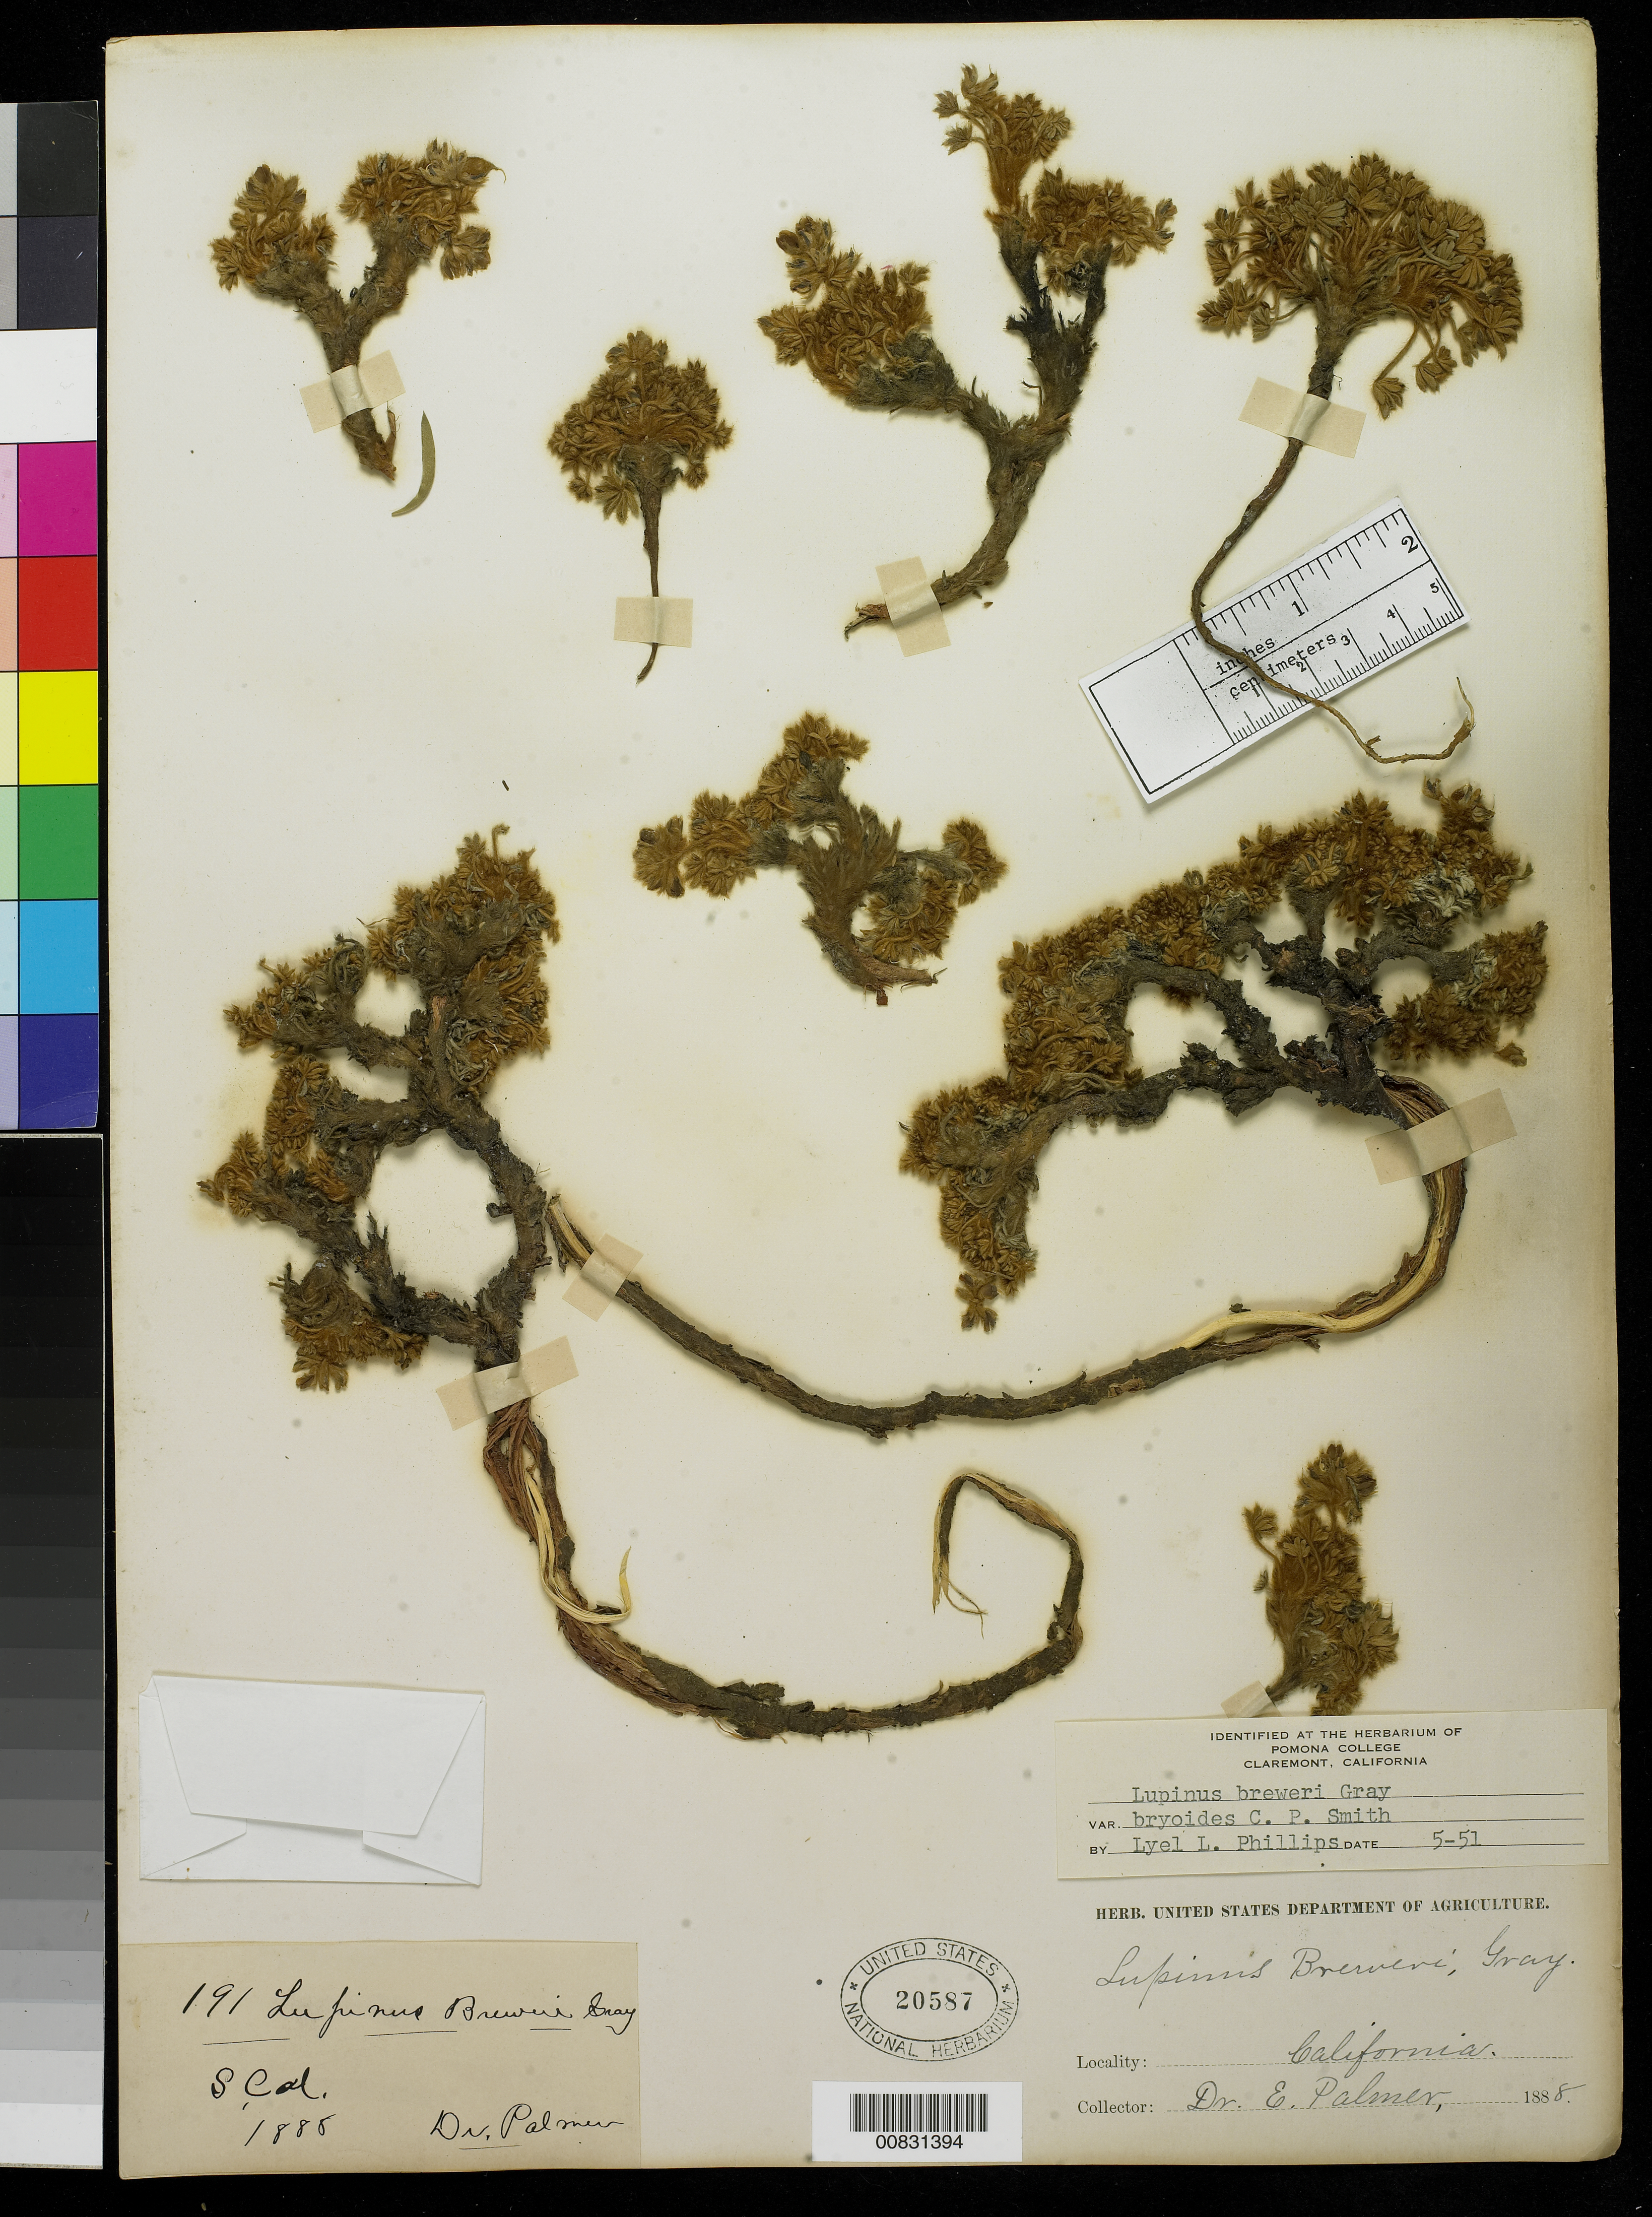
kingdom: Plantae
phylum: Tracheophyta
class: Magnoliopsida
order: Fabales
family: Fabaceae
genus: Lupinus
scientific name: Lupinus breweri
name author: A. Gray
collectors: E. Palmer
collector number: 191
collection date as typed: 1888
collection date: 1888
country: United States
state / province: California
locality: Southern California.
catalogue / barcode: US 20587